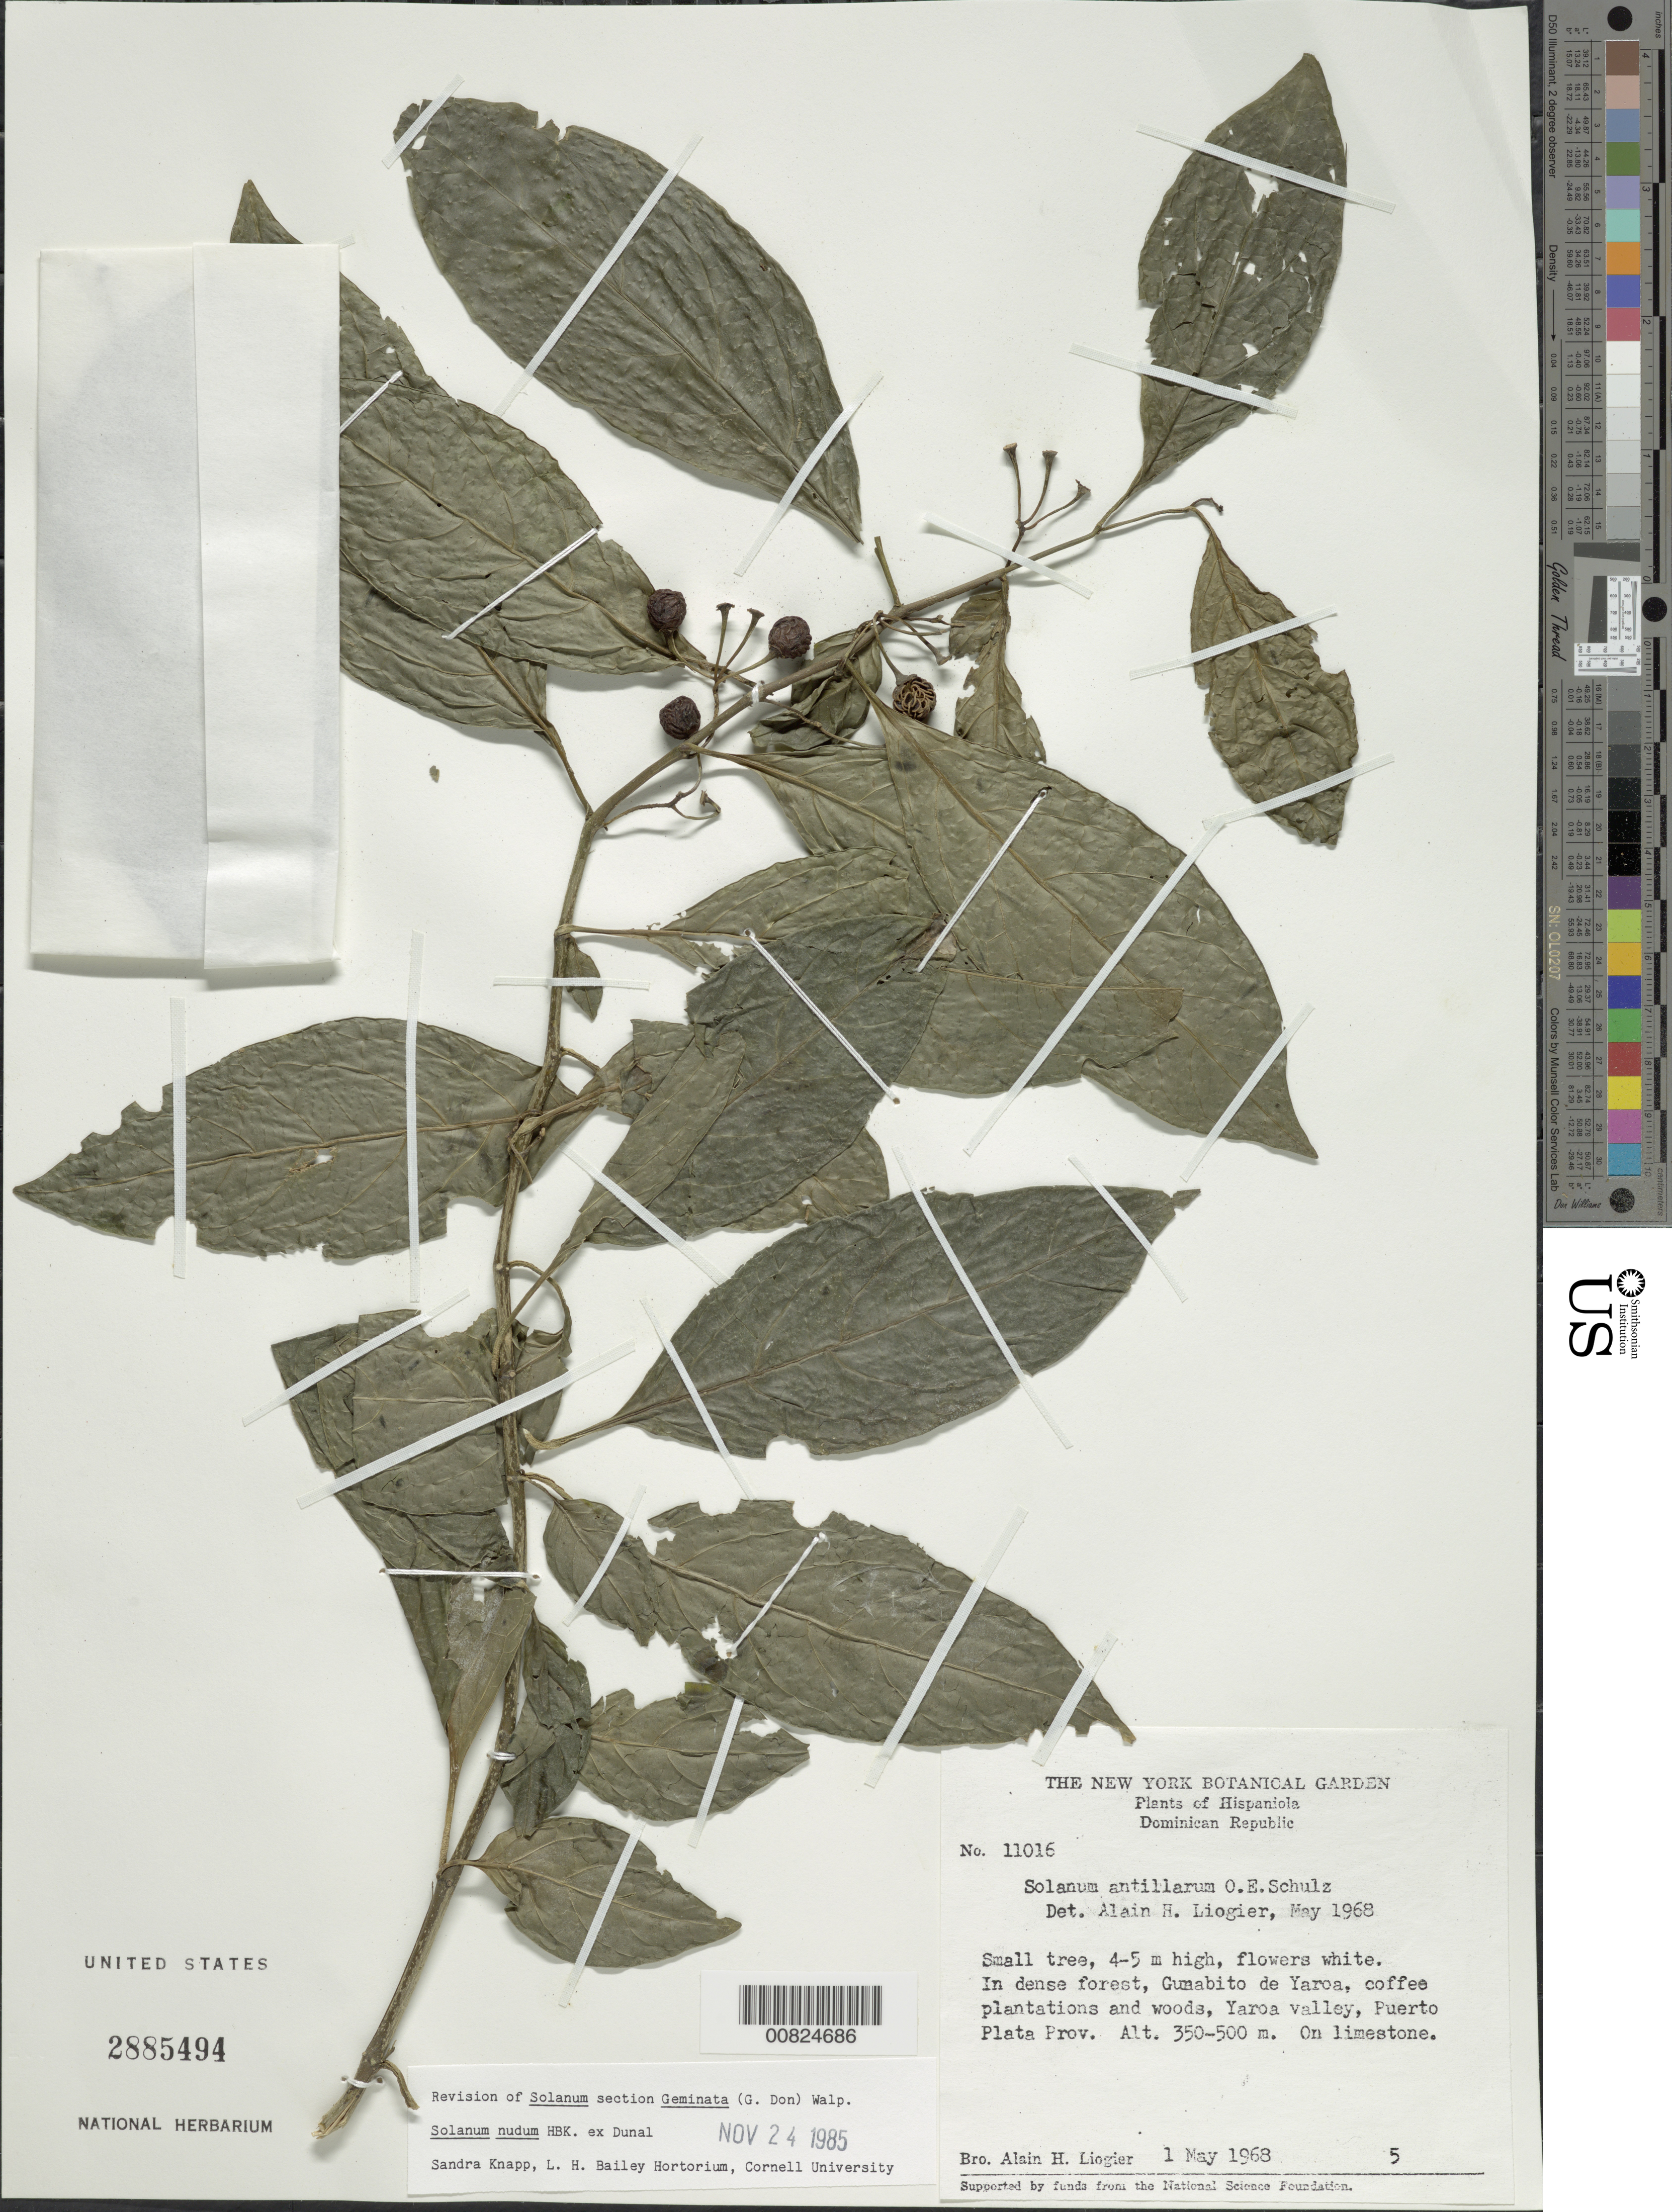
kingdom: Plantae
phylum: Tracheophyta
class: Magnoliopsida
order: Solanales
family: Solanaceae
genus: Solanum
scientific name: Solanum nudum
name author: Dunal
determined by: Knapp, S. D.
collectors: A. H. Liogier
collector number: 11016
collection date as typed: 01 May 1968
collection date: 1968-05-01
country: Dominican Republic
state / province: Puerto Plata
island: Hispaniola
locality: Gurabito de Yaroa, Yaroa Valley, coffee plantations and woods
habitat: On limestone in dense forest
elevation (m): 350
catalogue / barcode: US 2885494